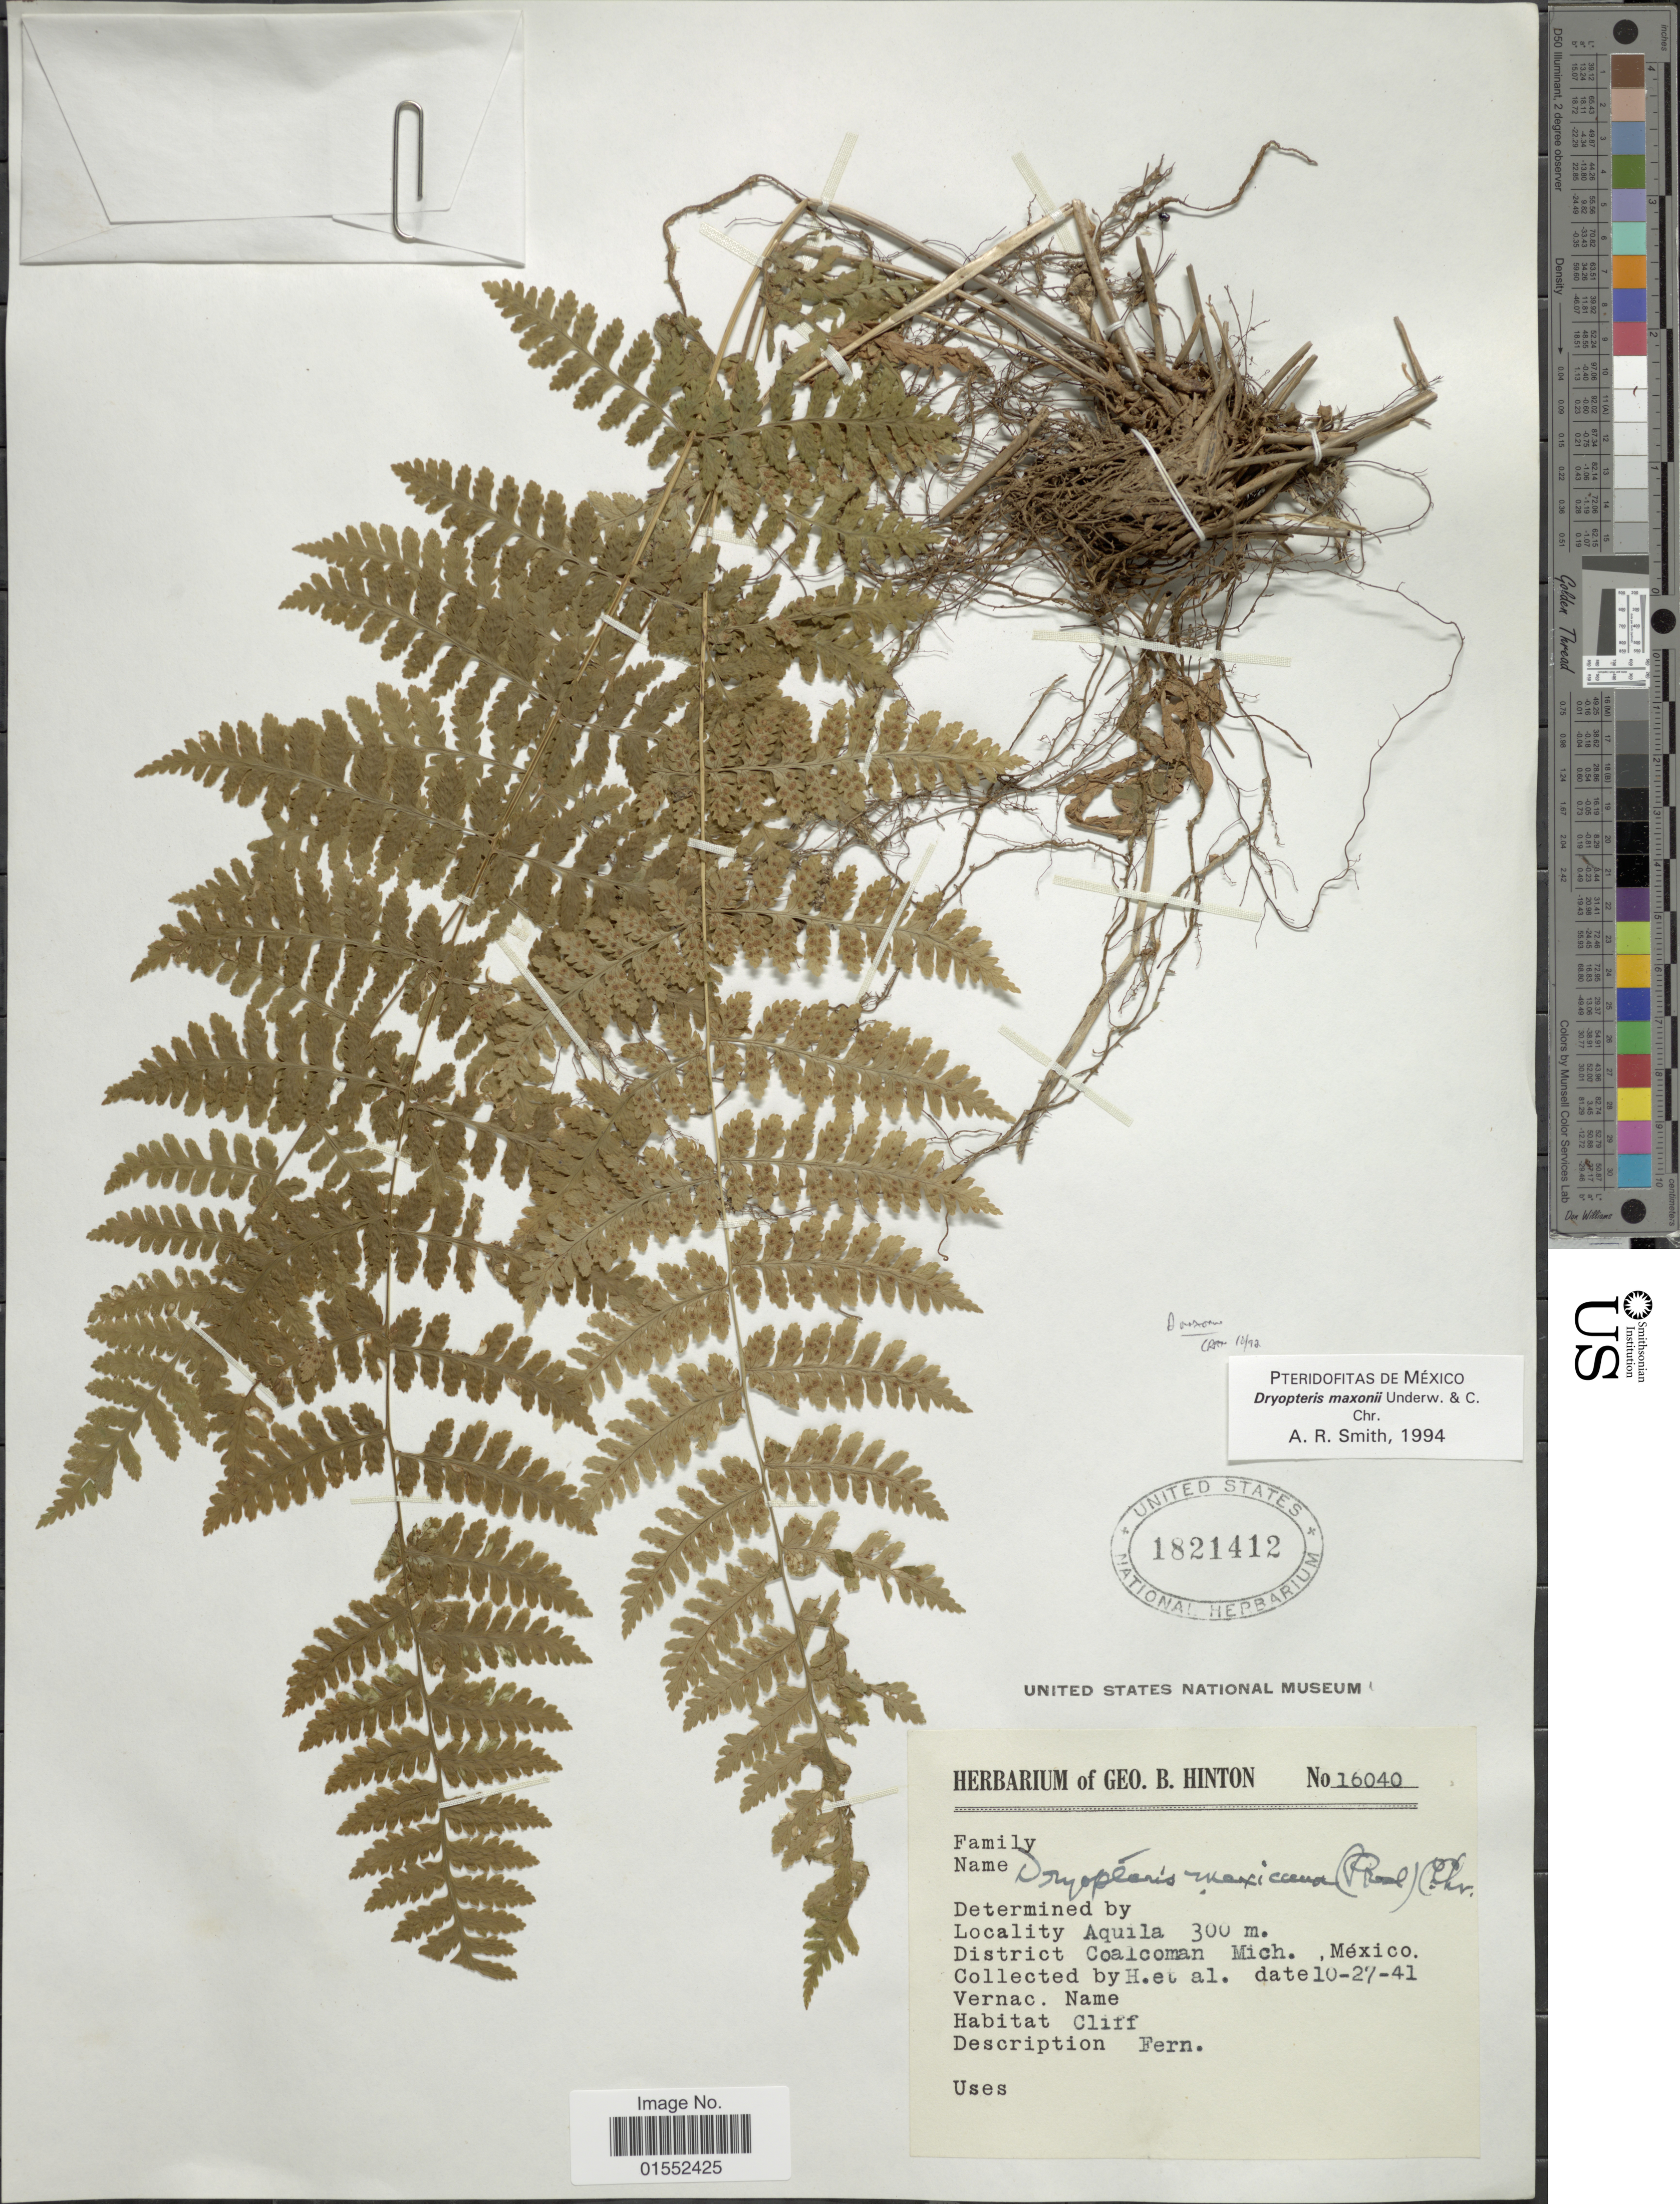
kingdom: Plantae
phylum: Tracheophyta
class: Polypodiopsida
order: Polypodiales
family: Dryopteridaceae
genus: Dryopteris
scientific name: Dryopteris maxonii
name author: Underw. & C. Chr.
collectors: G. B. Hinton & et al.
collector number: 16040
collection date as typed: Transcribed d/m/y: 27/10/41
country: Mexico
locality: Aquila. District Coalcoman, Mic.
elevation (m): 300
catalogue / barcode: US 1821412